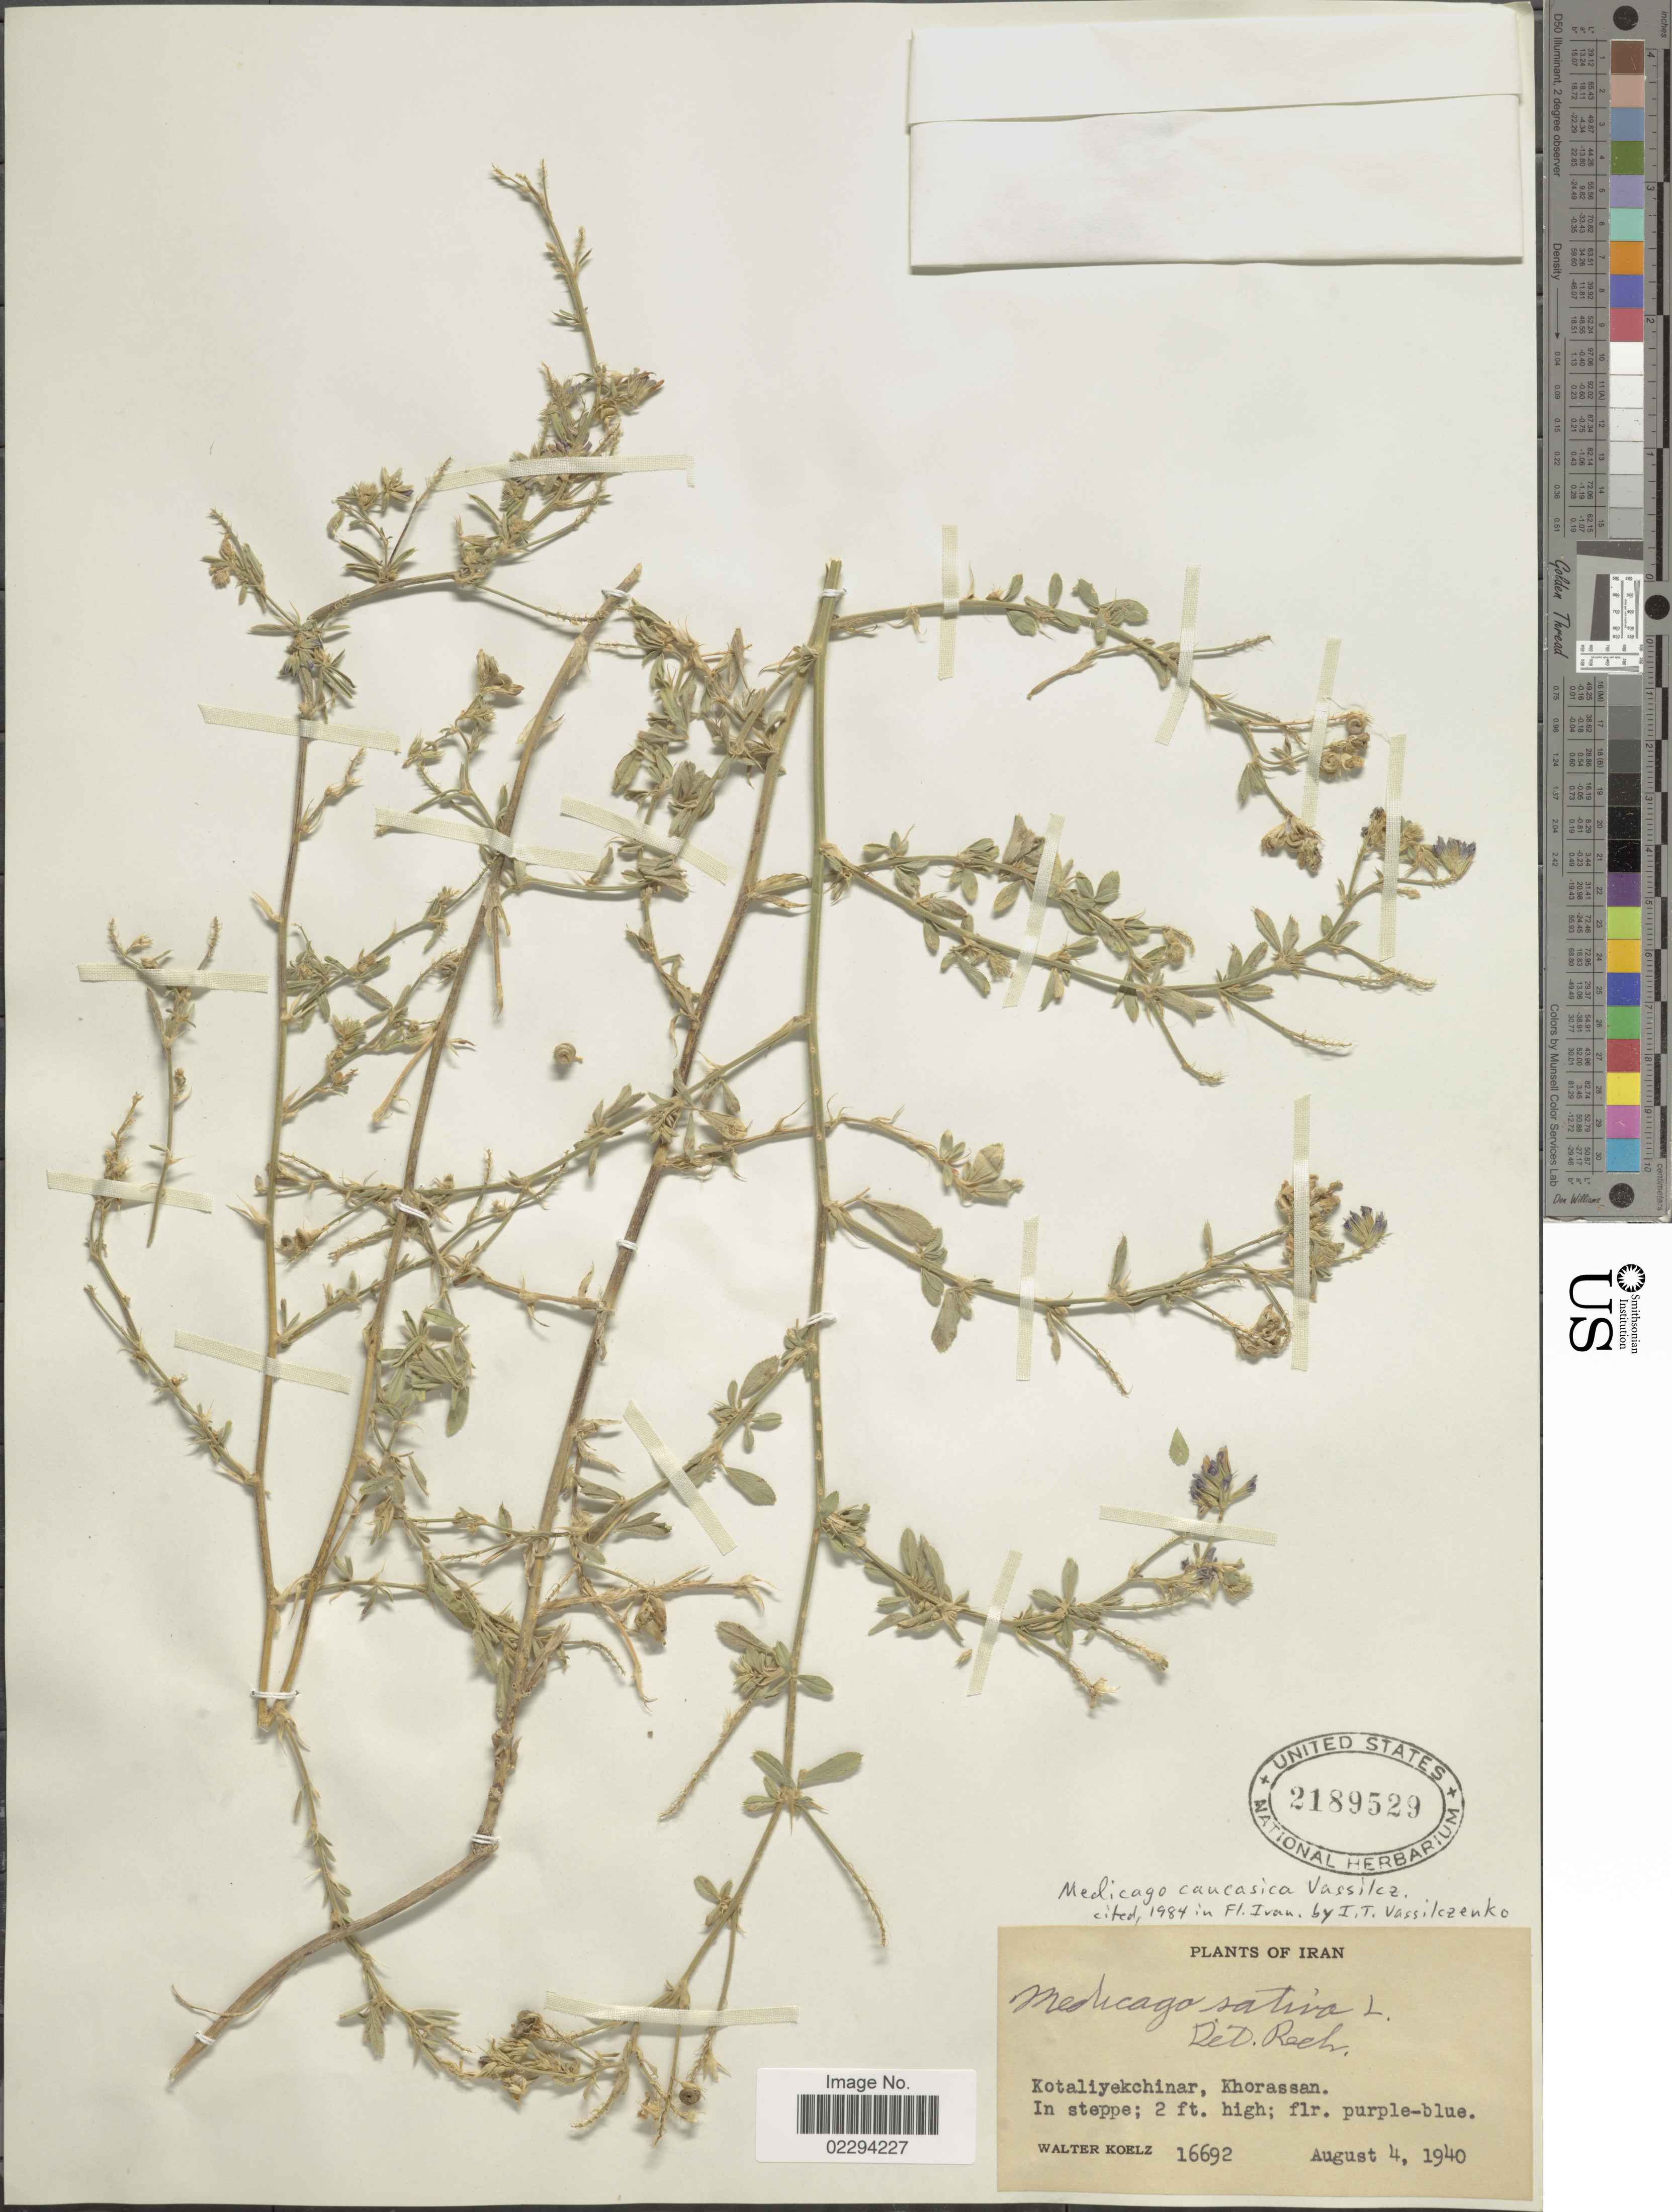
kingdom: Plantae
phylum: Tracheophyta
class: Magnoliopsida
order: Fabales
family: Fabaceae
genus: Medicago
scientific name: Medicago sativa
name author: L.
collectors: W. N. Koelz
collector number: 16692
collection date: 1940-08-04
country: Iran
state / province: Khorasan [obsolete]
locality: Kotaliyekchinar, in steppe.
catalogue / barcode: US 2189529